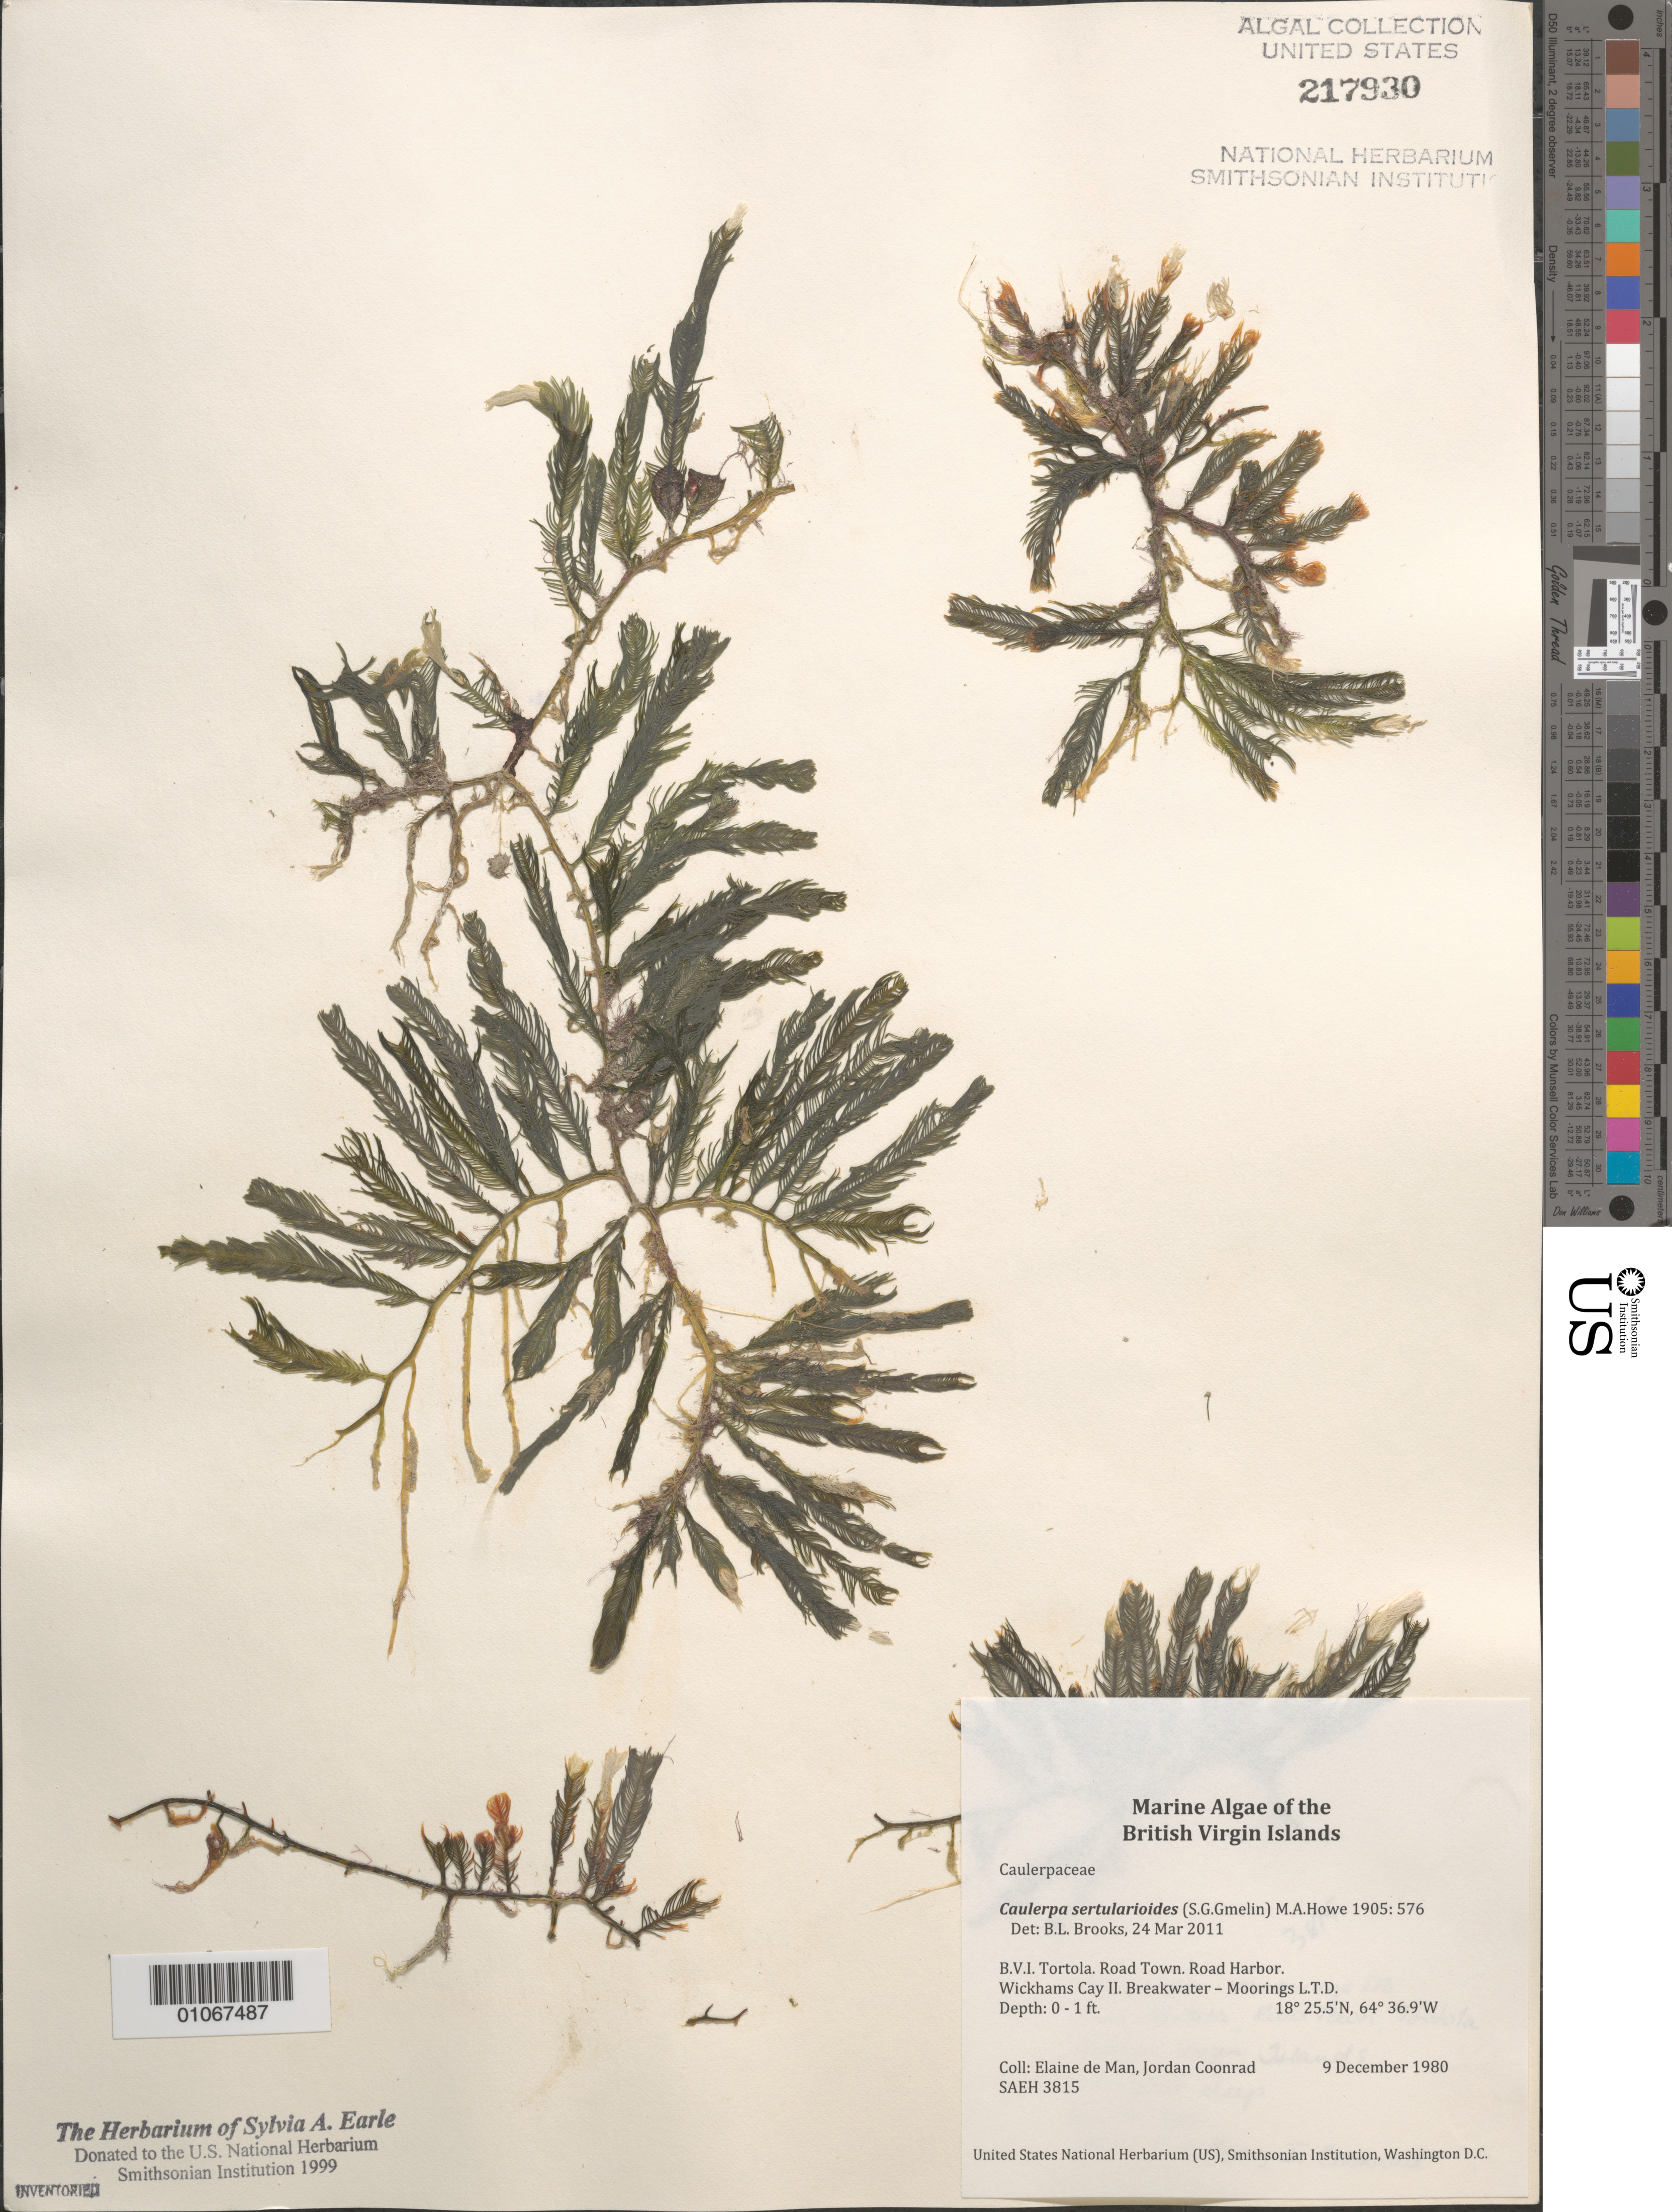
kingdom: Plantae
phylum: Chlorophyta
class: Ulvophyceae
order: Bryopsidales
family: Caulerpaceae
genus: Caulerpa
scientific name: Caulerpa sertularioides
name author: (S.G. Gmel.) M. Howe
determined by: Brooks, B. L., (BOT), Smithsonian Institution - National Museum of Natural History (UNITED STATES)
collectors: E. de Man & J. Coonrad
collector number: SAEH 3815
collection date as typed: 09 Dec 1980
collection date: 1980-12-09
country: British Virgin Islands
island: Tortola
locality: Road Town, Road Harbor, Wickhams Cay II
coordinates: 18 25.5'N, 64 36.9'W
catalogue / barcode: US 217930